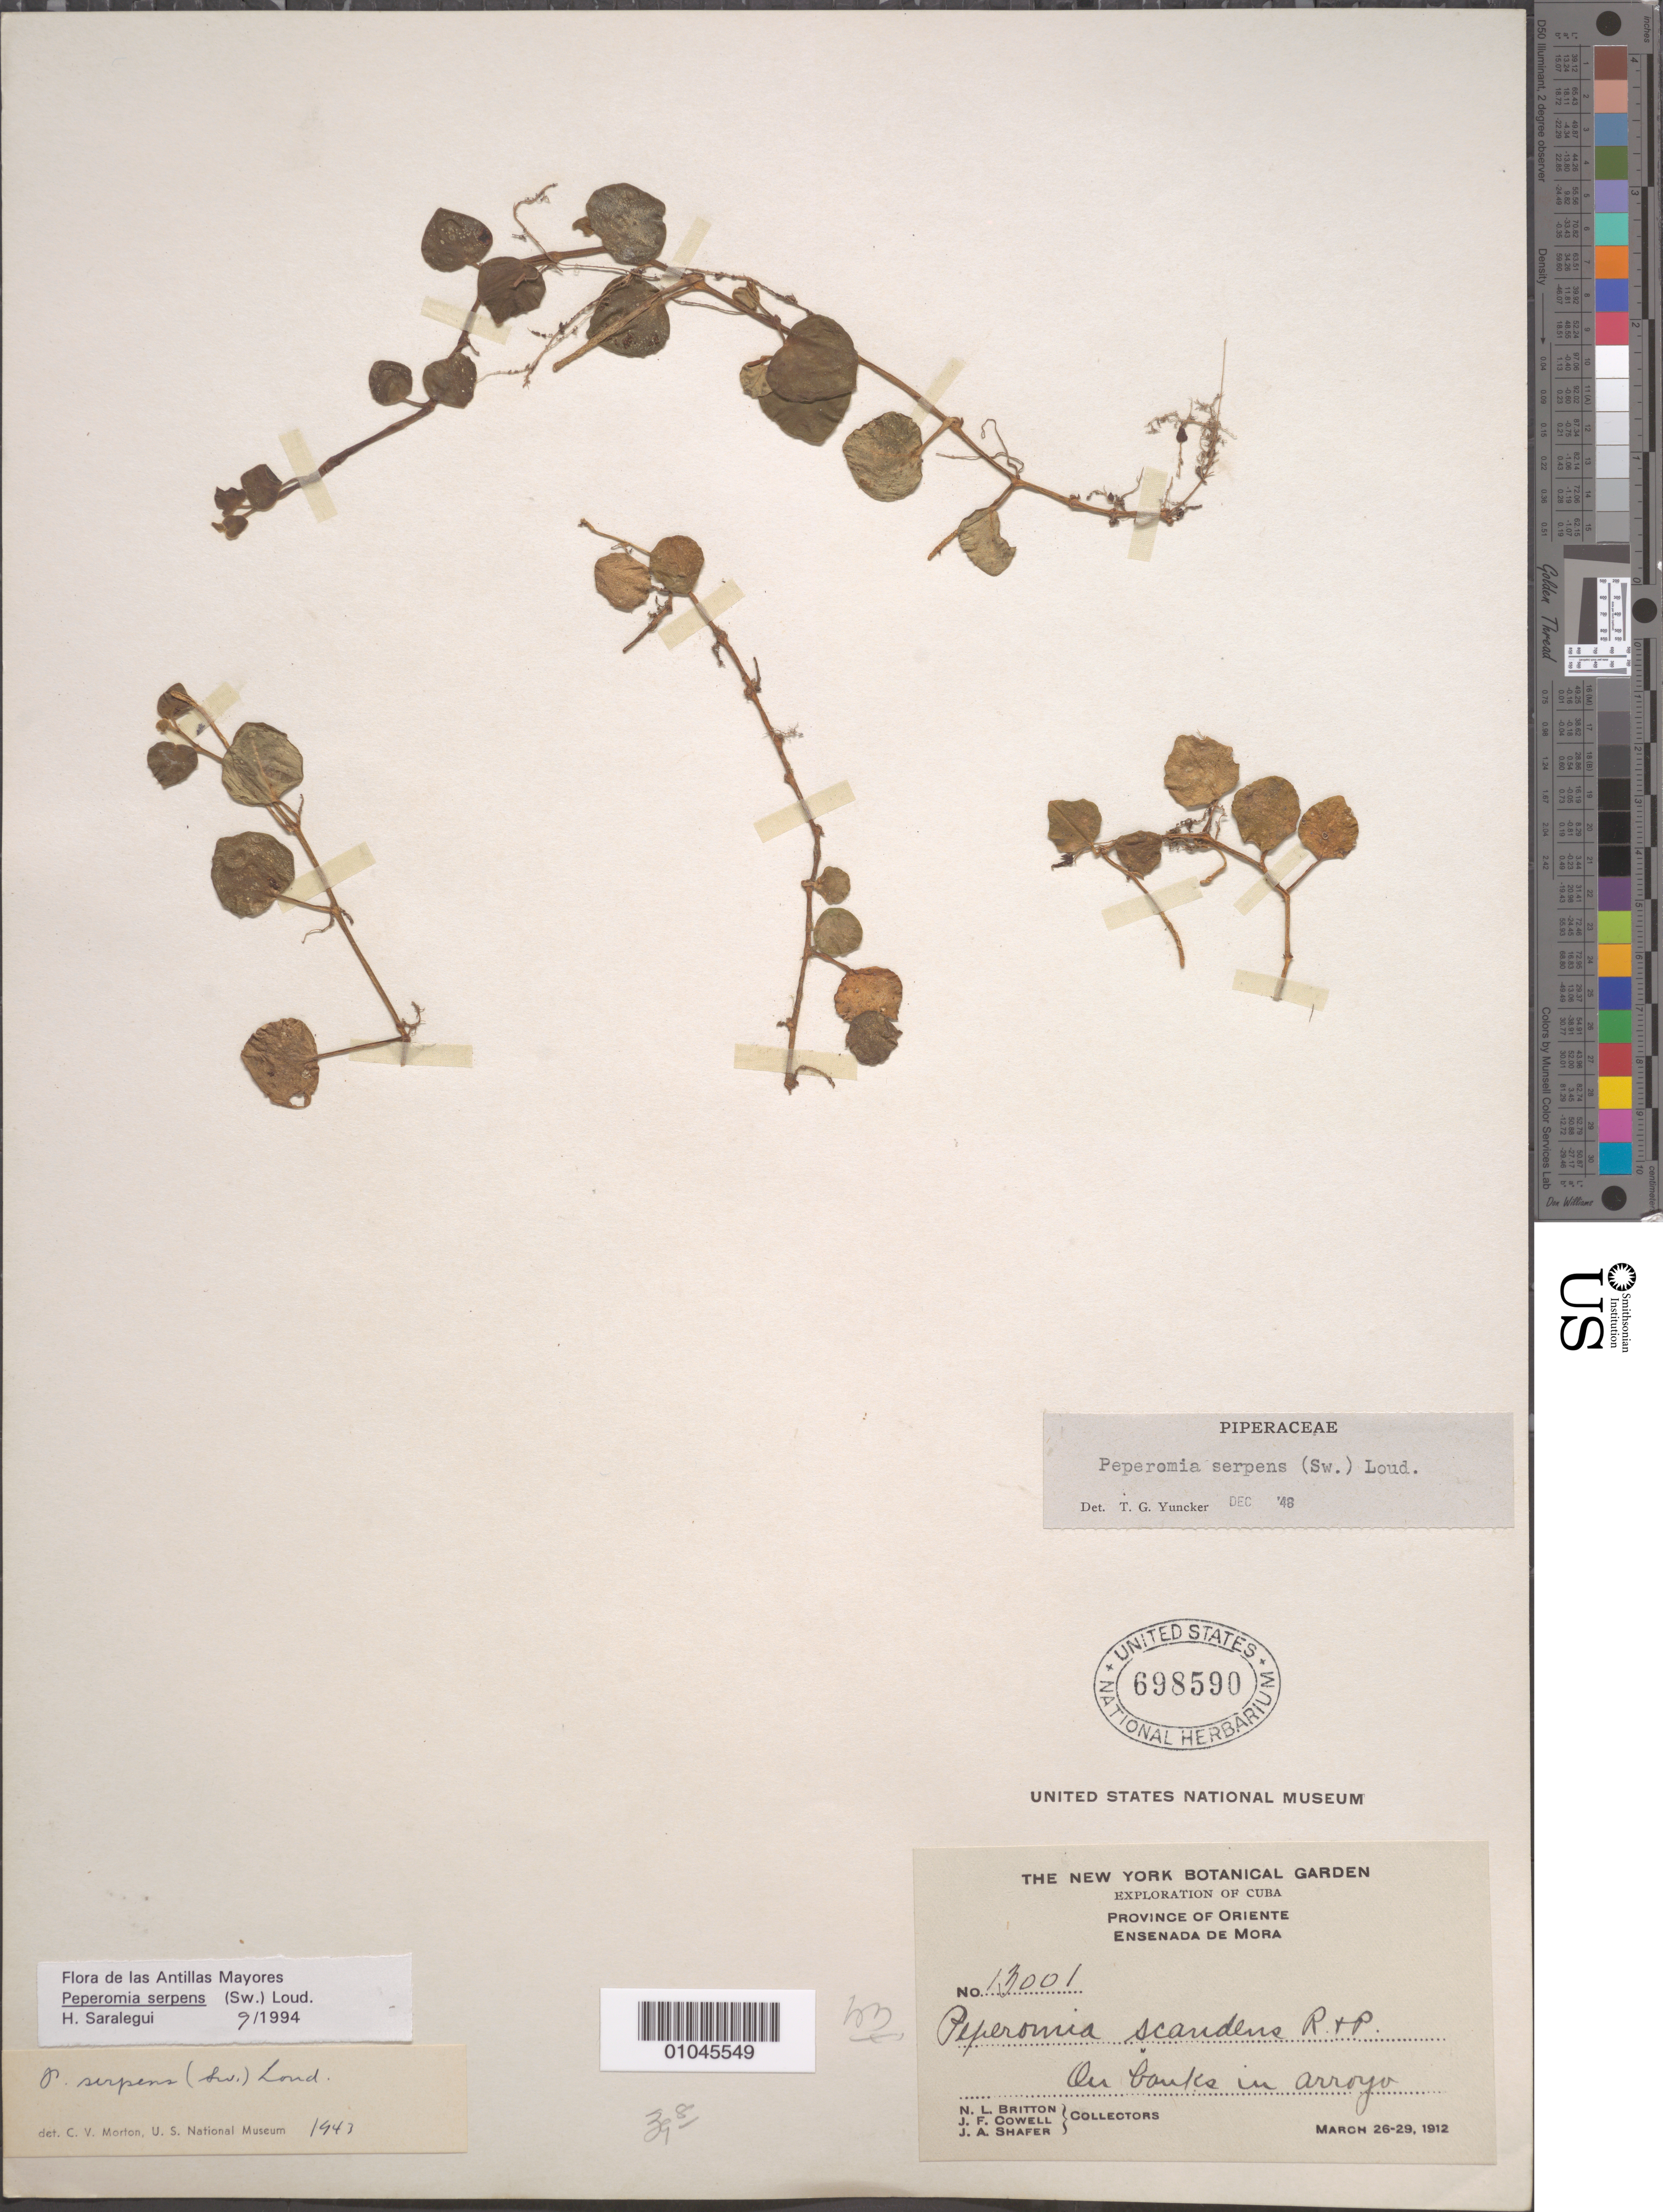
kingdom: Plantae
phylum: Tracheophyta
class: Magnoliopsida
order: Piperales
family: Piperaceae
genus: Peperomia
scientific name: Peperomia serpens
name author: (Sw.) Loudon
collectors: N. Britton, J. F. Cowell & J. A. Shafer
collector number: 13001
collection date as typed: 26 Mar 1912 to 29 Mar 1912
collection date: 1912-03-26/1912-03-29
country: Cuba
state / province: Oriente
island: Cuba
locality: On rocks in arroyo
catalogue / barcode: US 698590